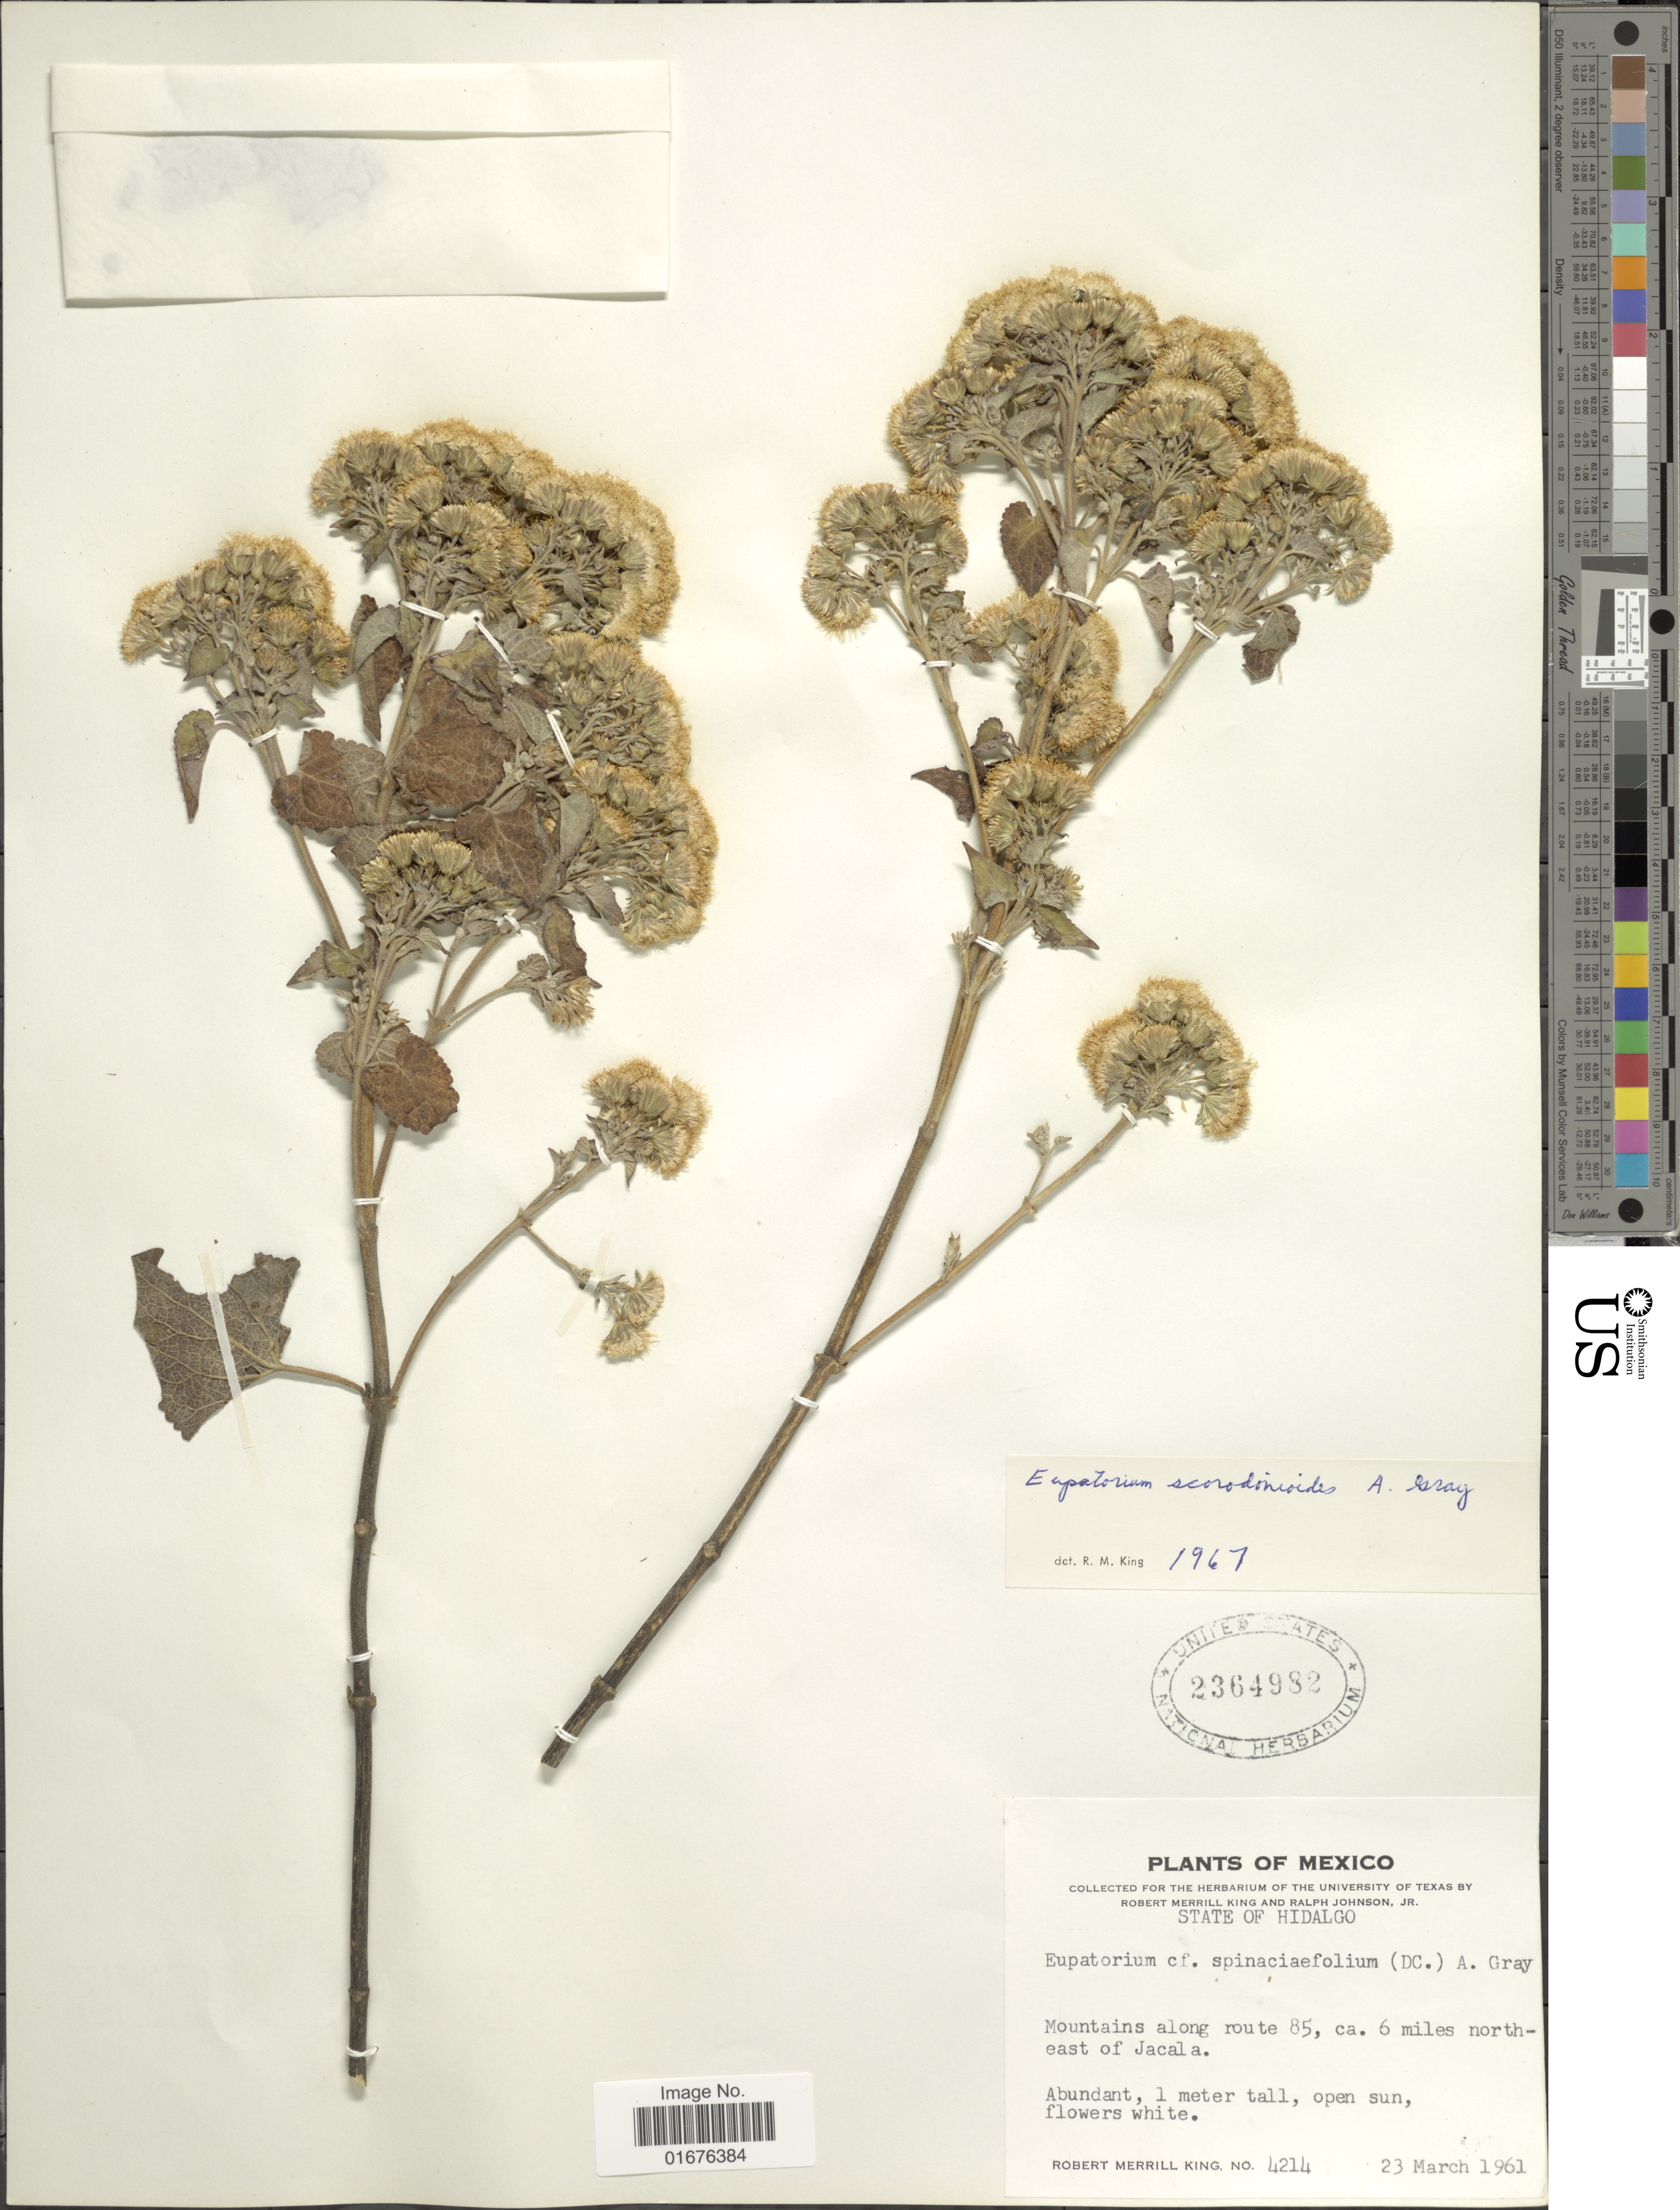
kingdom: Plantae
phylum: Tracheophyta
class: Magnoliopsida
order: Asterales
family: Asteraceae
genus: Ageratina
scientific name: Ageratina petiolaris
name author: (Moc. & Sessé ex DC.) R.M. King & H. Rob.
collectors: R. M. King & R. Johnson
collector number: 4214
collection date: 1961-03-23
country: Mexico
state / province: Hidalgo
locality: Mountains along route 85, ca. 6 miles north-east of Jacala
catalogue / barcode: US 2364982